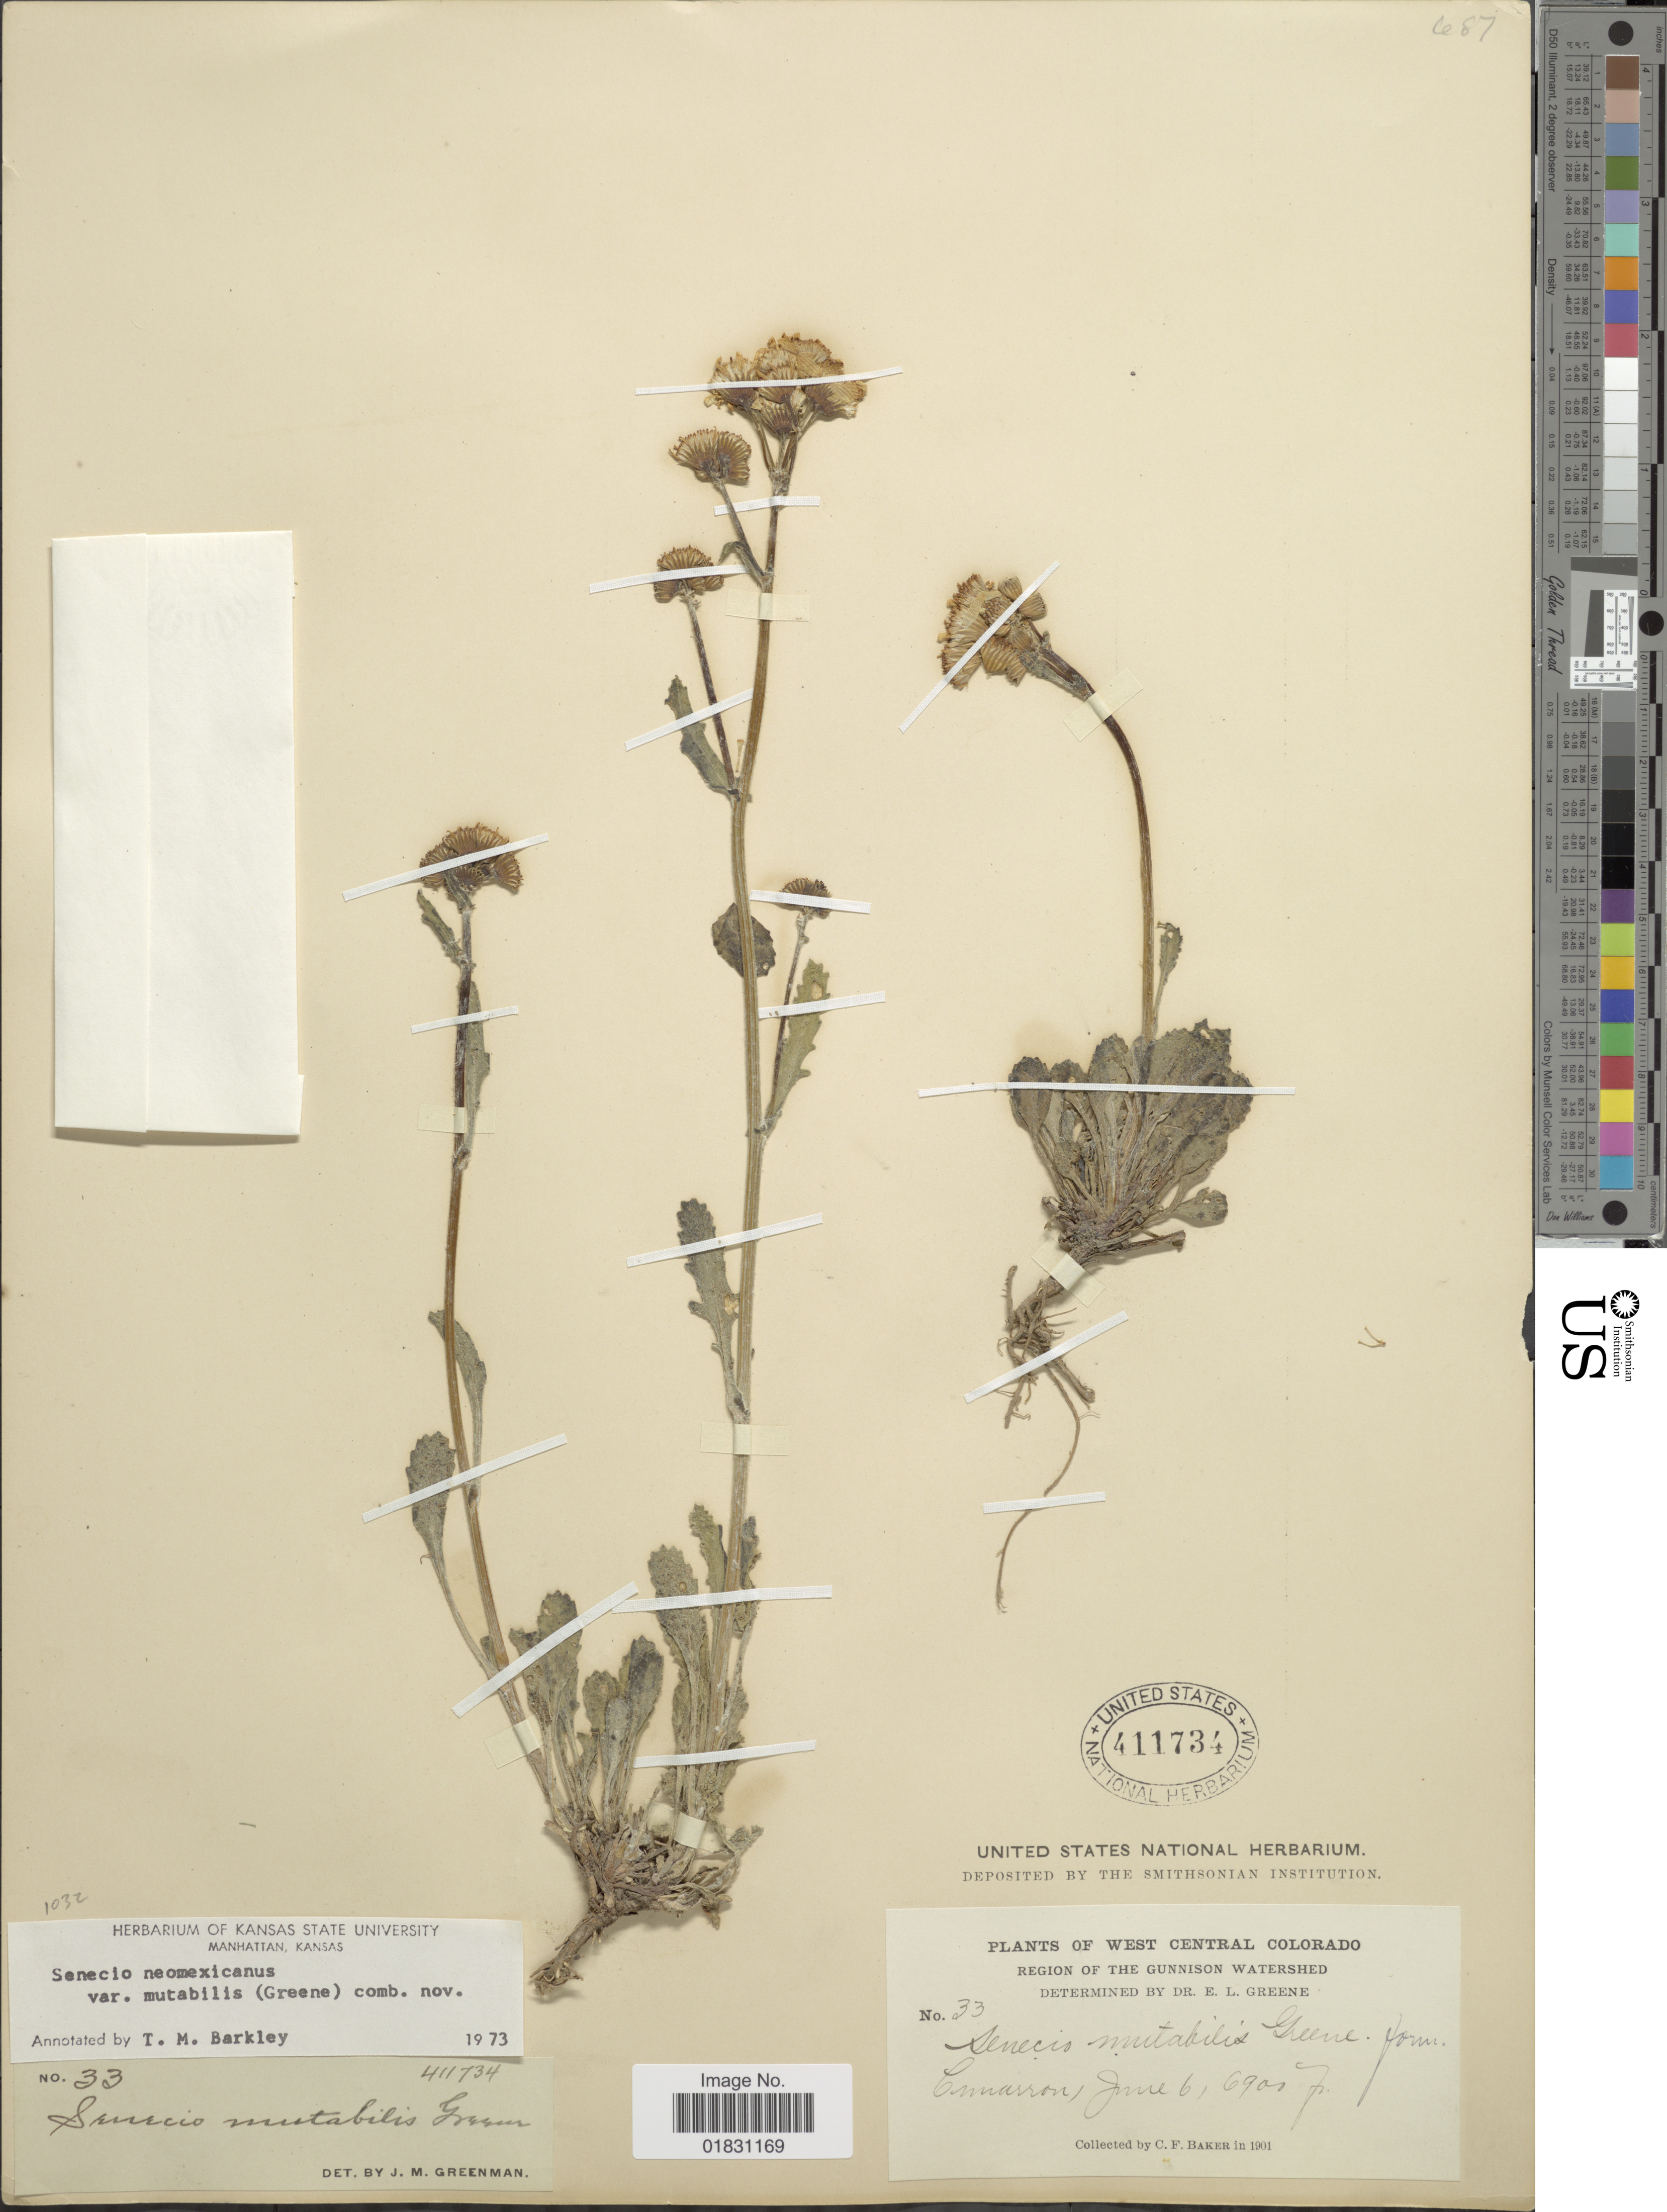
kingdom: Plantae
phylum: Tracheophyta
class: Magnoliopsida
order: Asterales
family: Asteraceae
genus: Packera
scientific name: Packera neomexicana var. mutabilis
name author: (Greene) W.A. Weber & Á. Löve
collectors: C. F. Baker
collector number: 33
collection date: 1901-06-06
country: United States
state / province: Colorado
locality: West Central Colorado, Region of The Gunnison Watershed, Cimarron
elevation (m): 2103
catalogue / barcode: US 411734